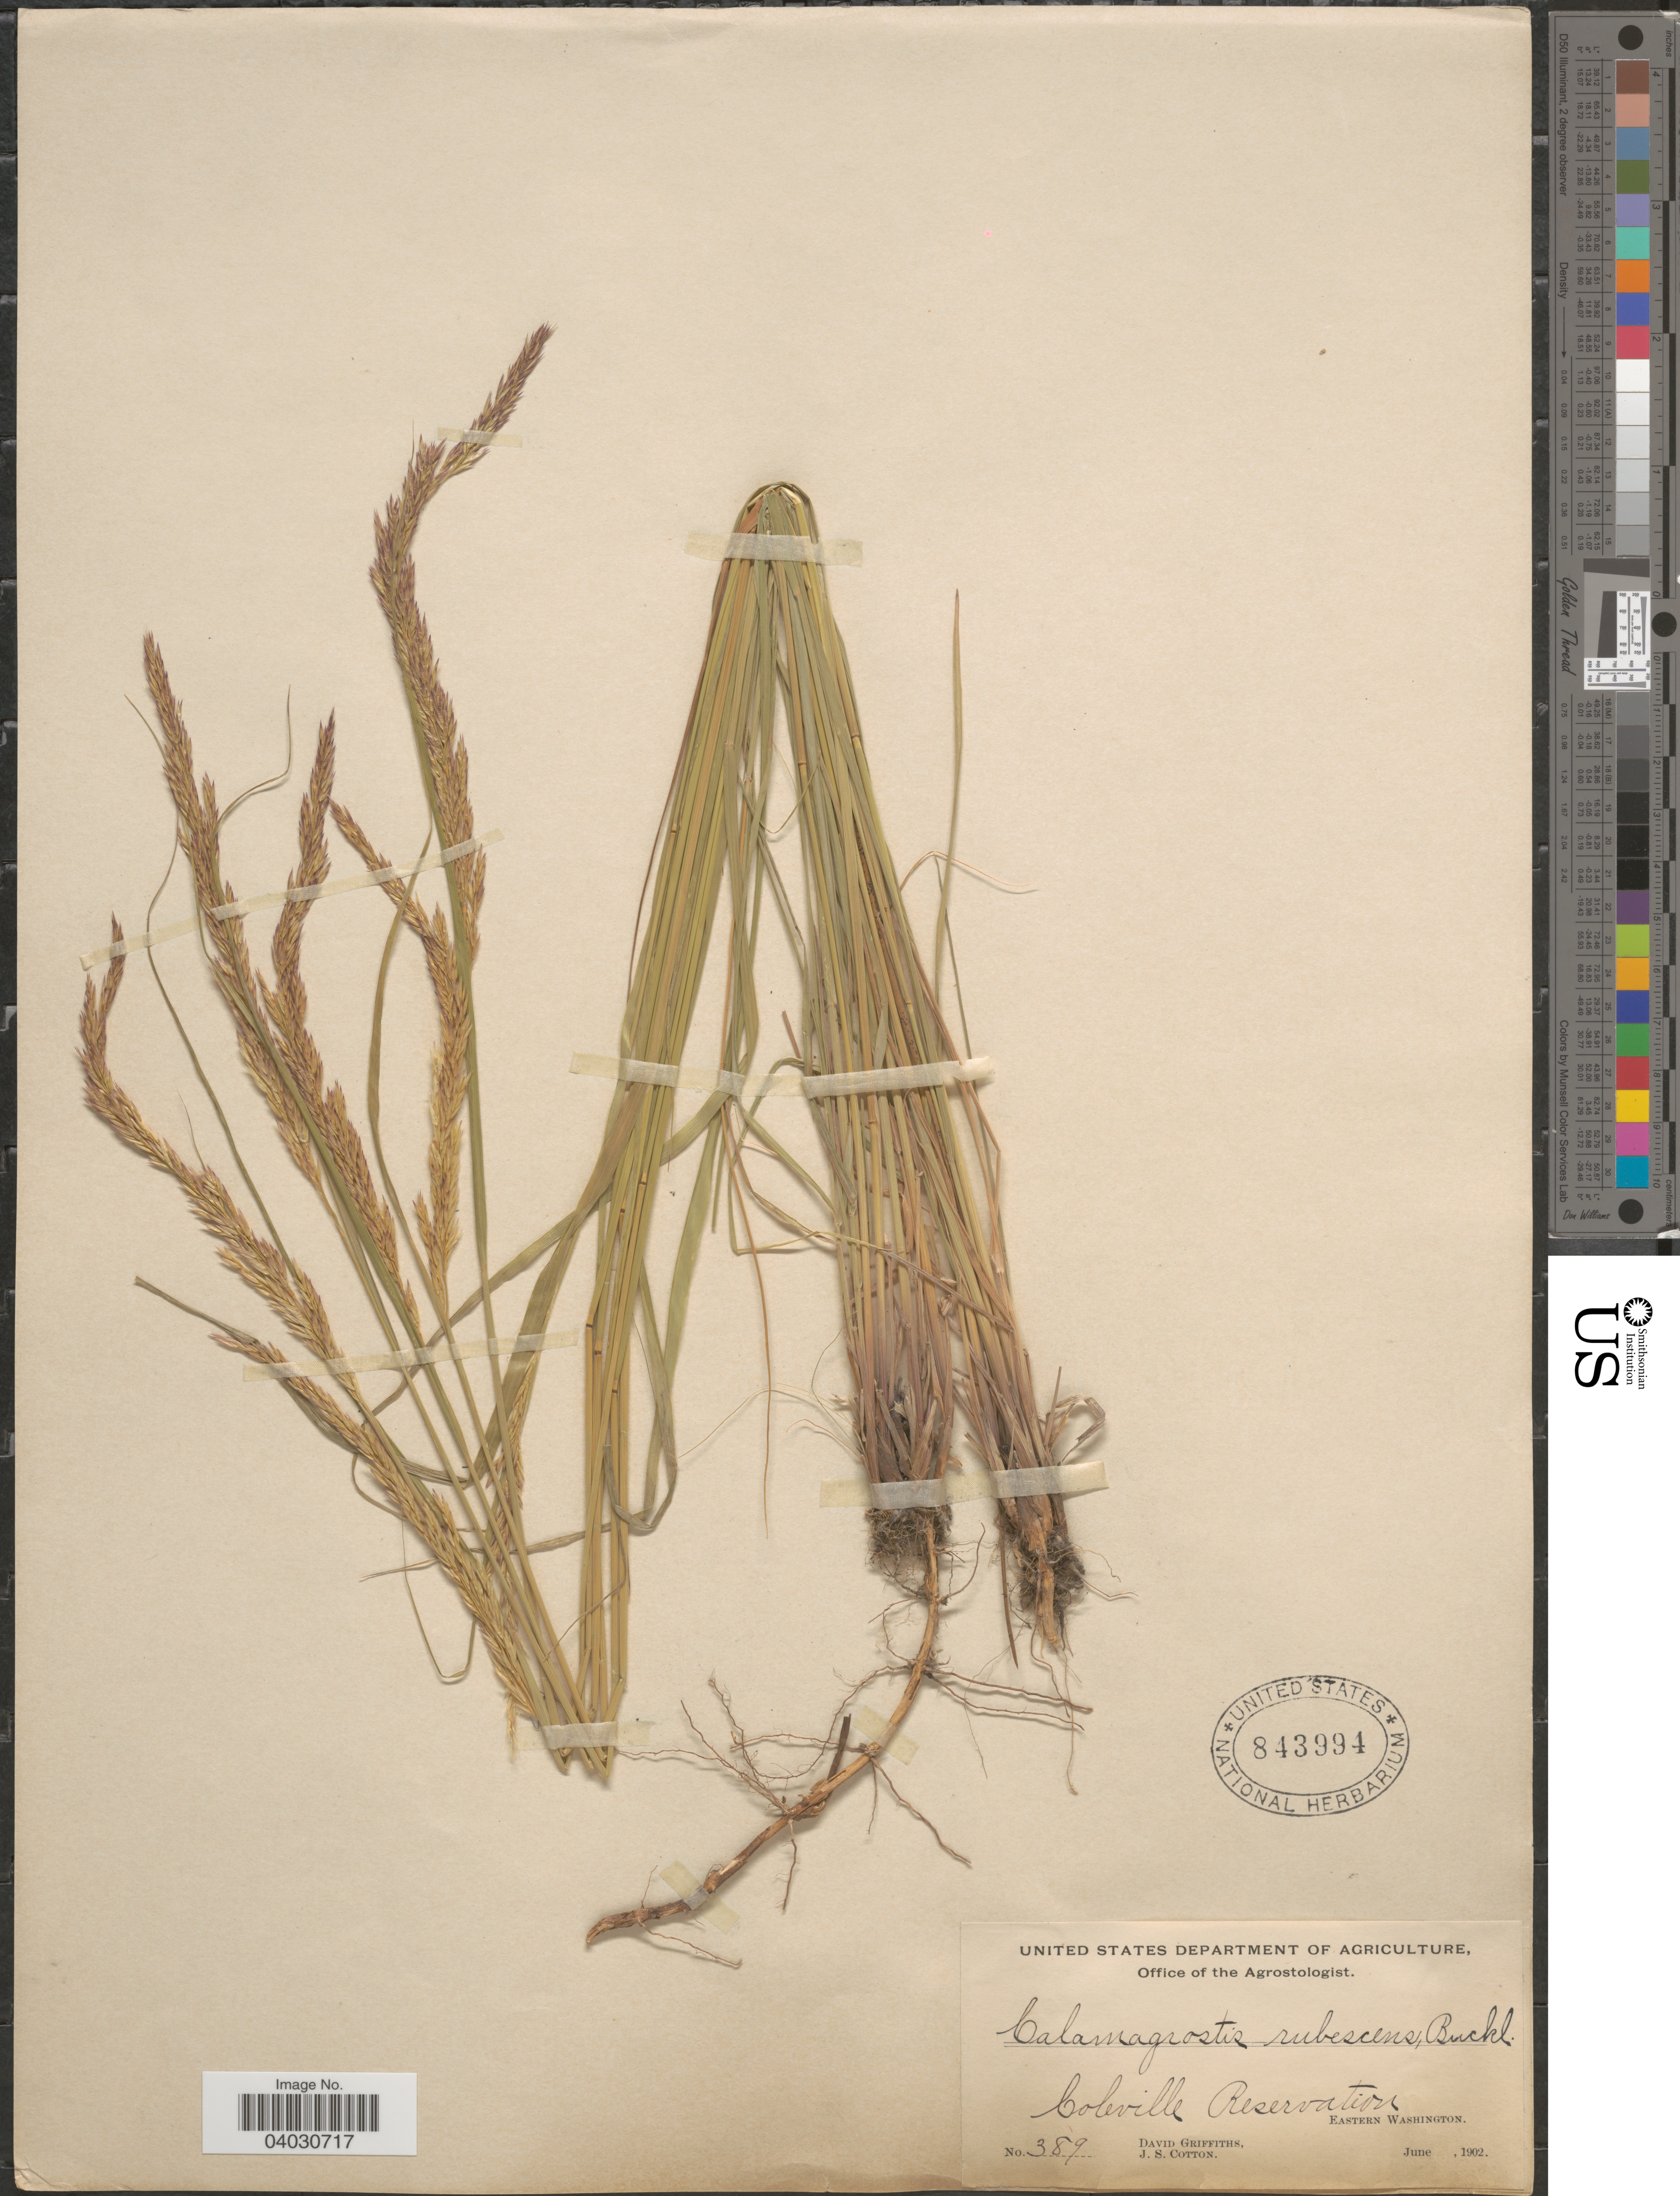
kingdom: Plantae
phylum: Tracheophyta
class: Liliopsida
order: Poales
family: Poaceae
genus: Calamagrostis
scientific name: Calamagrostis rubescens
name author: Buckley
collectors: D. Griffiths & J. S. Cotton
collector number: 389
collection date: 1902-06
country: United States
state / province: Washington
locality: Coleville Reservation. Eastern Washington.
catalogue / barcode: US 843994